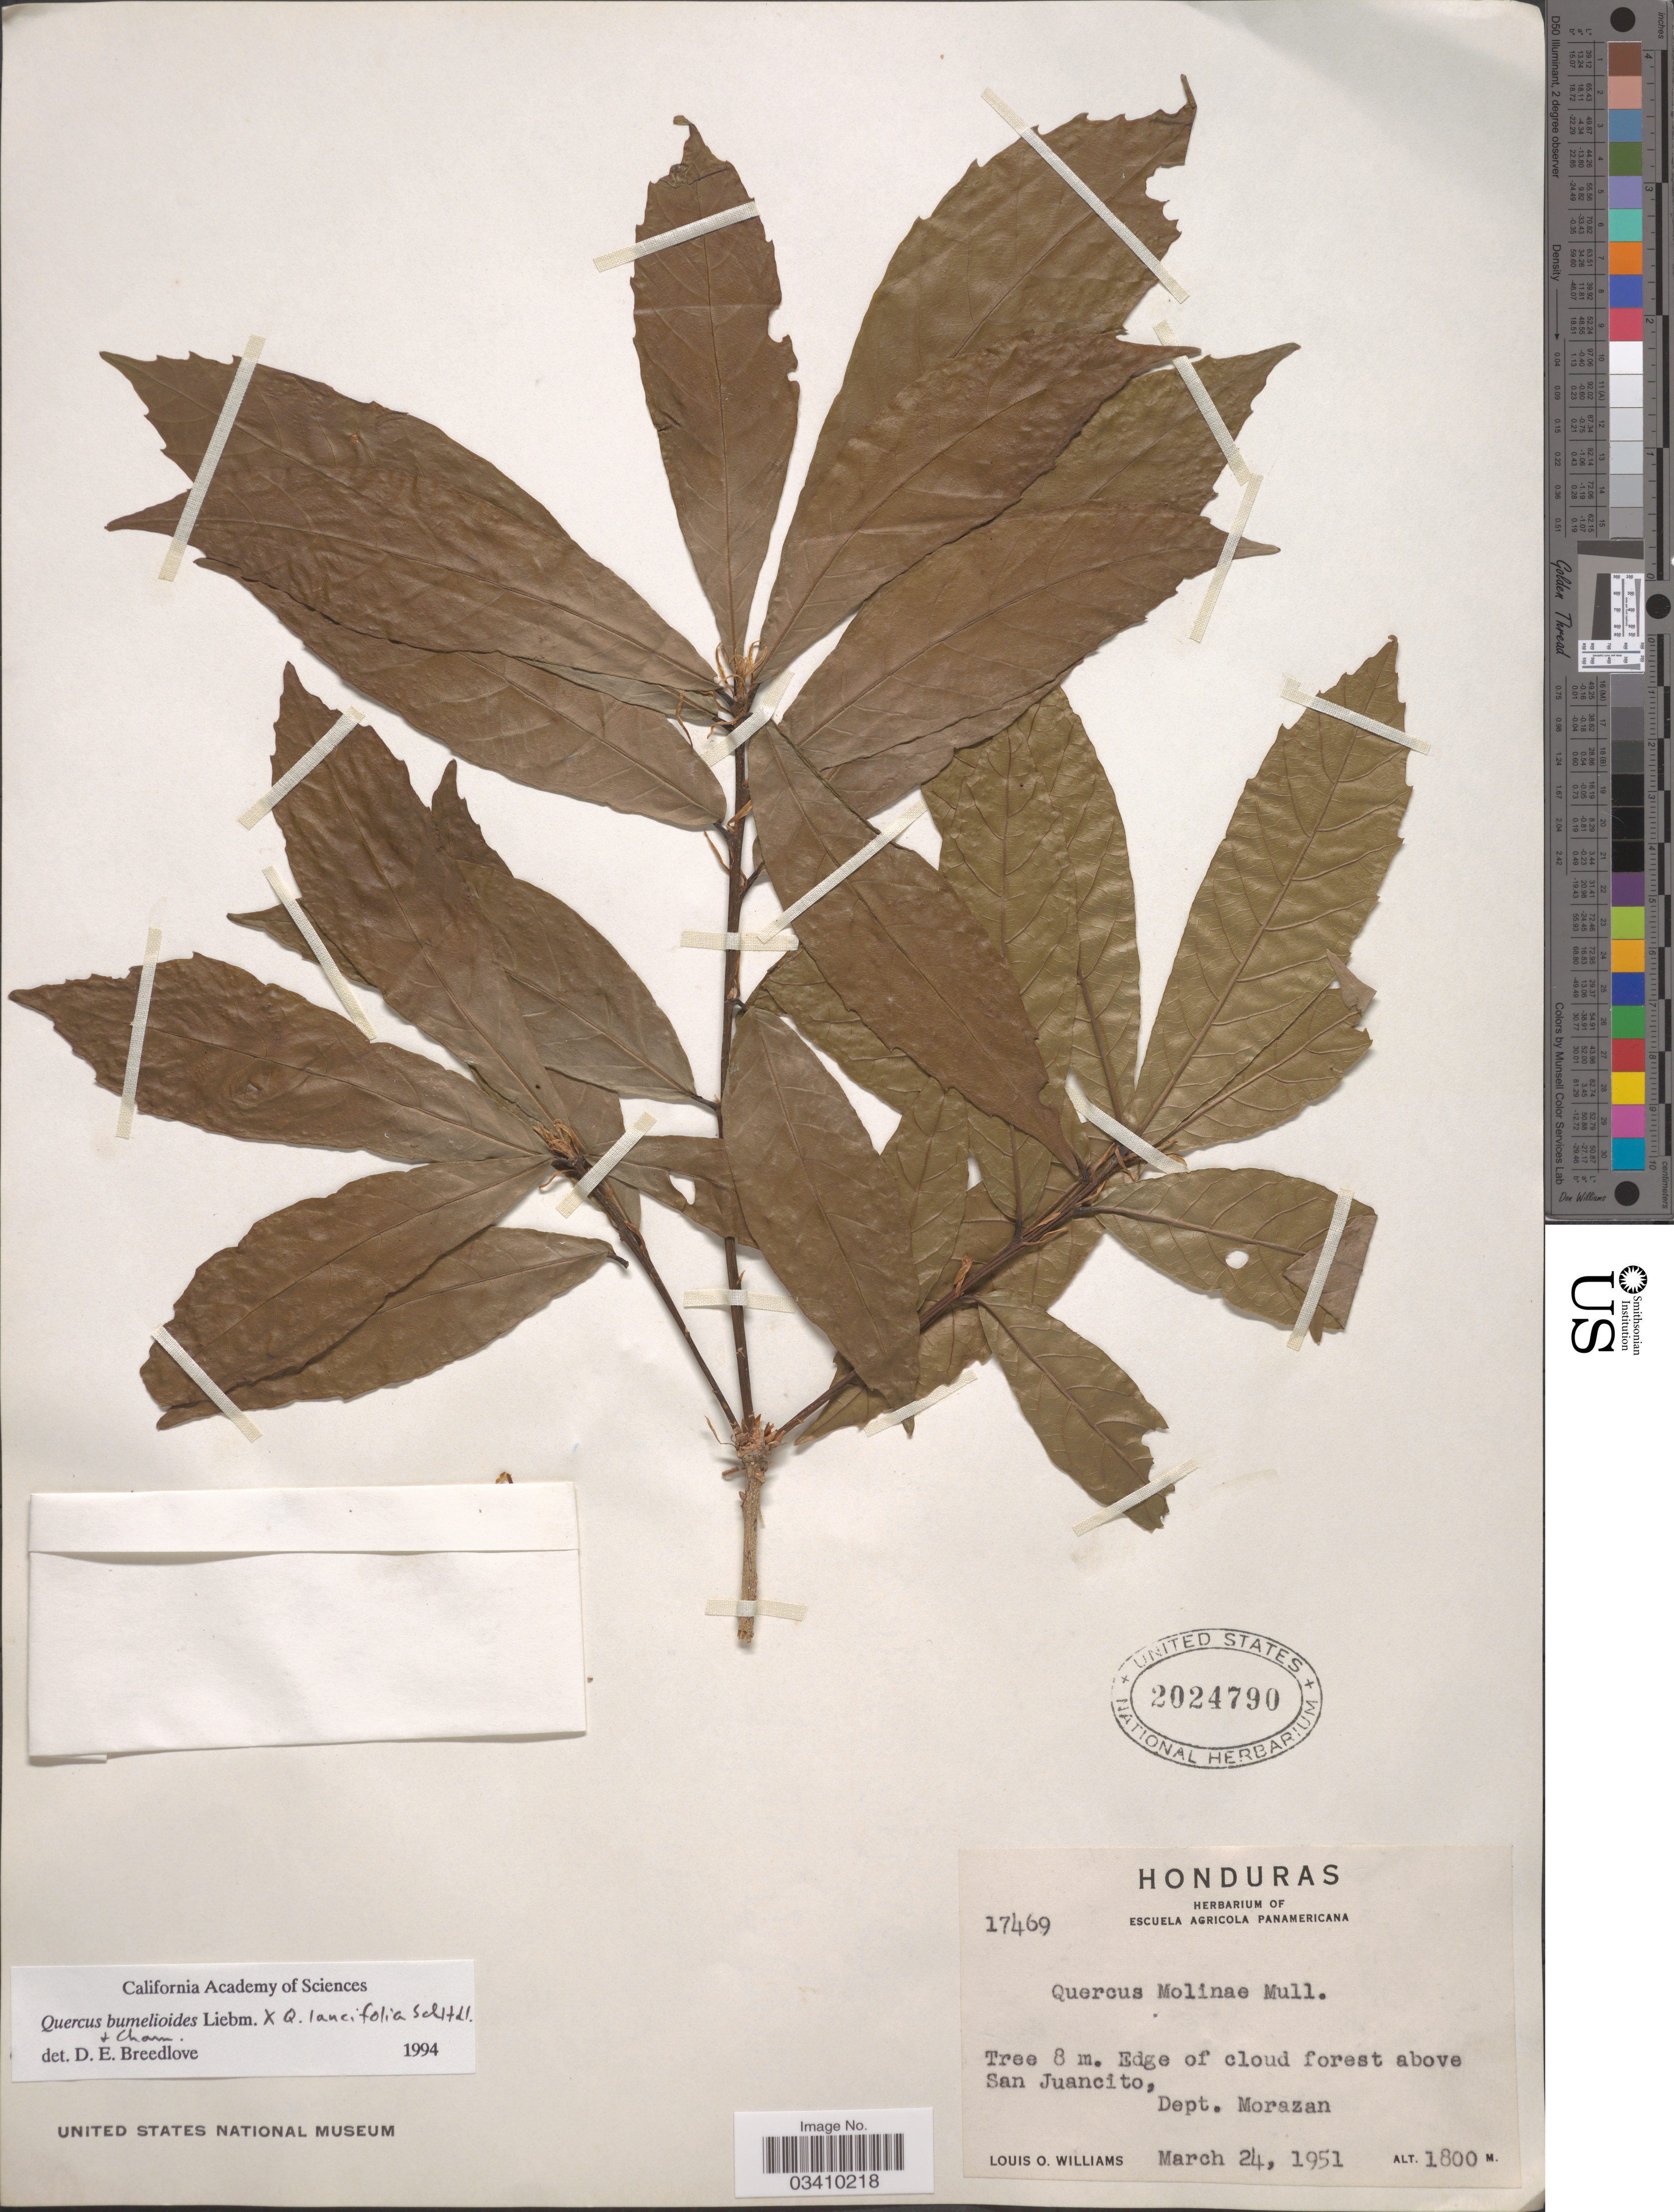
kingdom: Plantae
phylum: Tracheophyta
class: Magnoliopsida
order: Fagales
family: Fagaceae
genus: Quercus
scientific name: Quercus bumelioides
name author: Liebm.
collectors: L. O. Williams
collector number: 17469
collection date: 1951-03-24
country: Honduras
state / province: Fco. Morazán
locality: Edge of cloud forest above San Juancito, Dept. Morazan.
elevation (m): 1800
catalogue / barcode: US 2024790